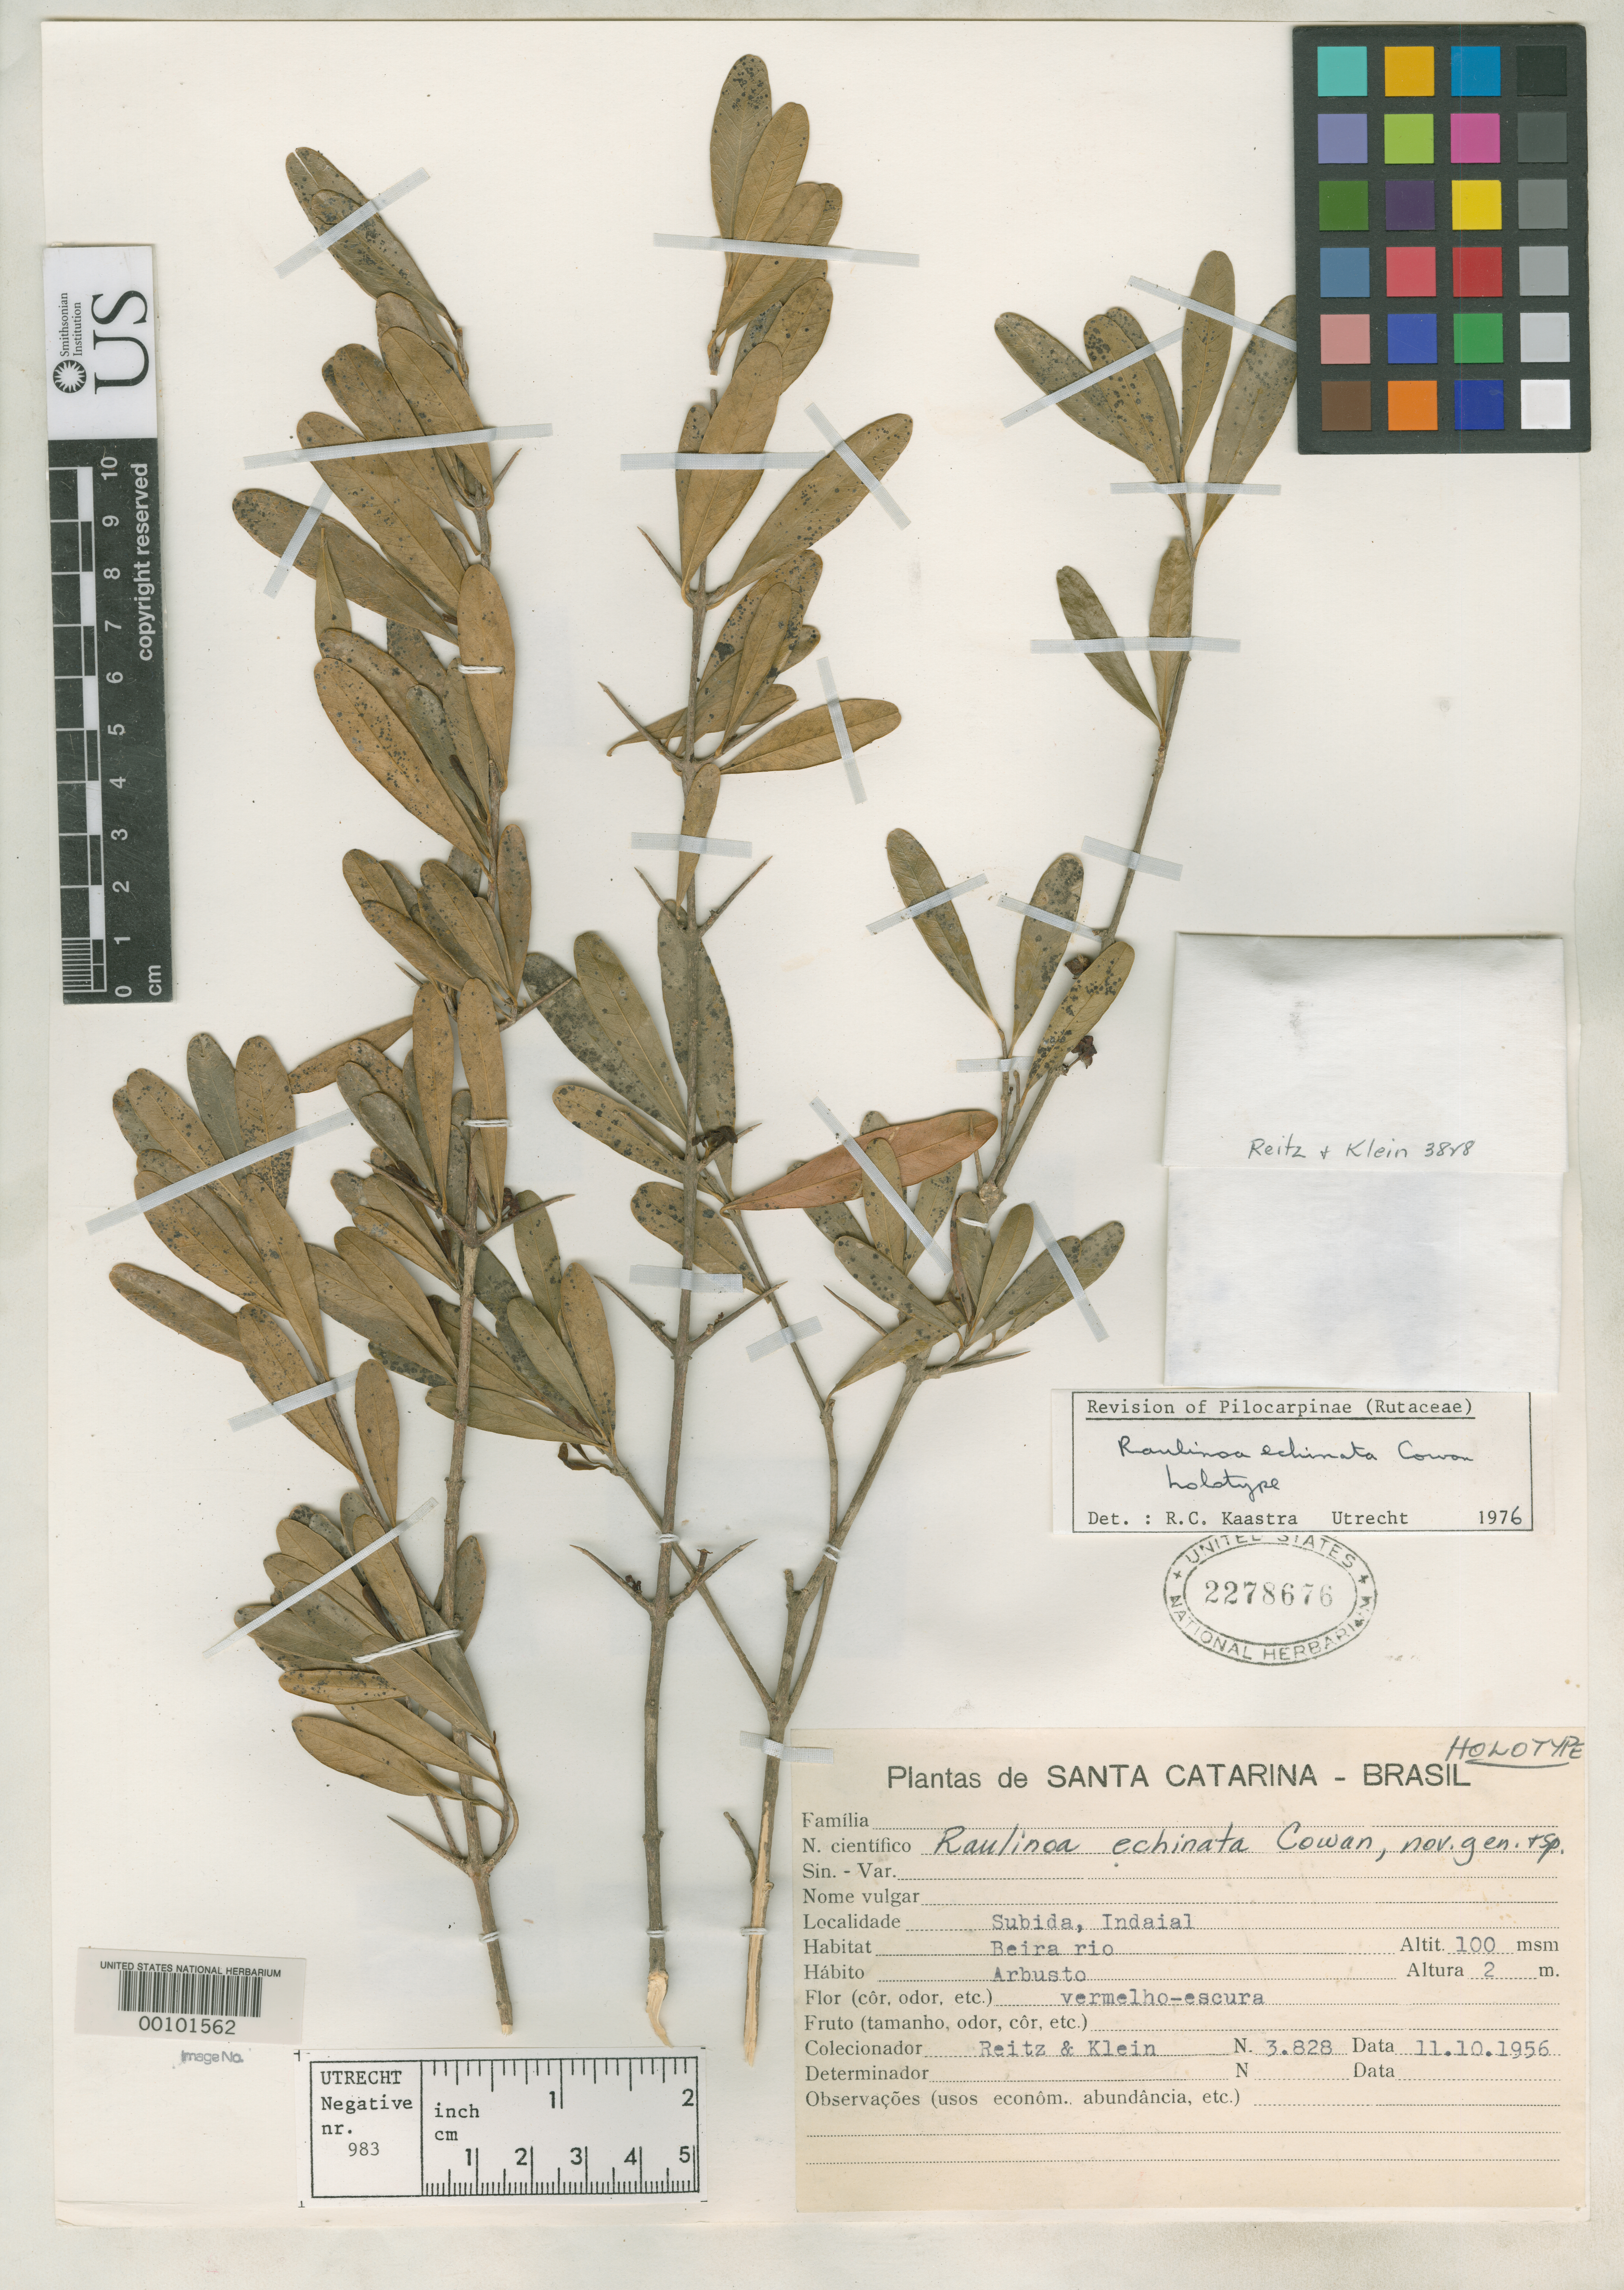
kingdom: Plantae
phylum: Tracheophyta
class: Magnoliopsida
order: Sapindales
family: Rutaceae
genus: Raulinoa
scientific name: Raulinoa echinata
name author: R.S. Cowan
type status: Holotype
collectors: R. Reitz & R. M. Klein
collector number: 3828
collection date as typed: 1956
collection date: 1956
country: Brazil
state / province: Santa Catarina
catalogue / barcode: US 2278676